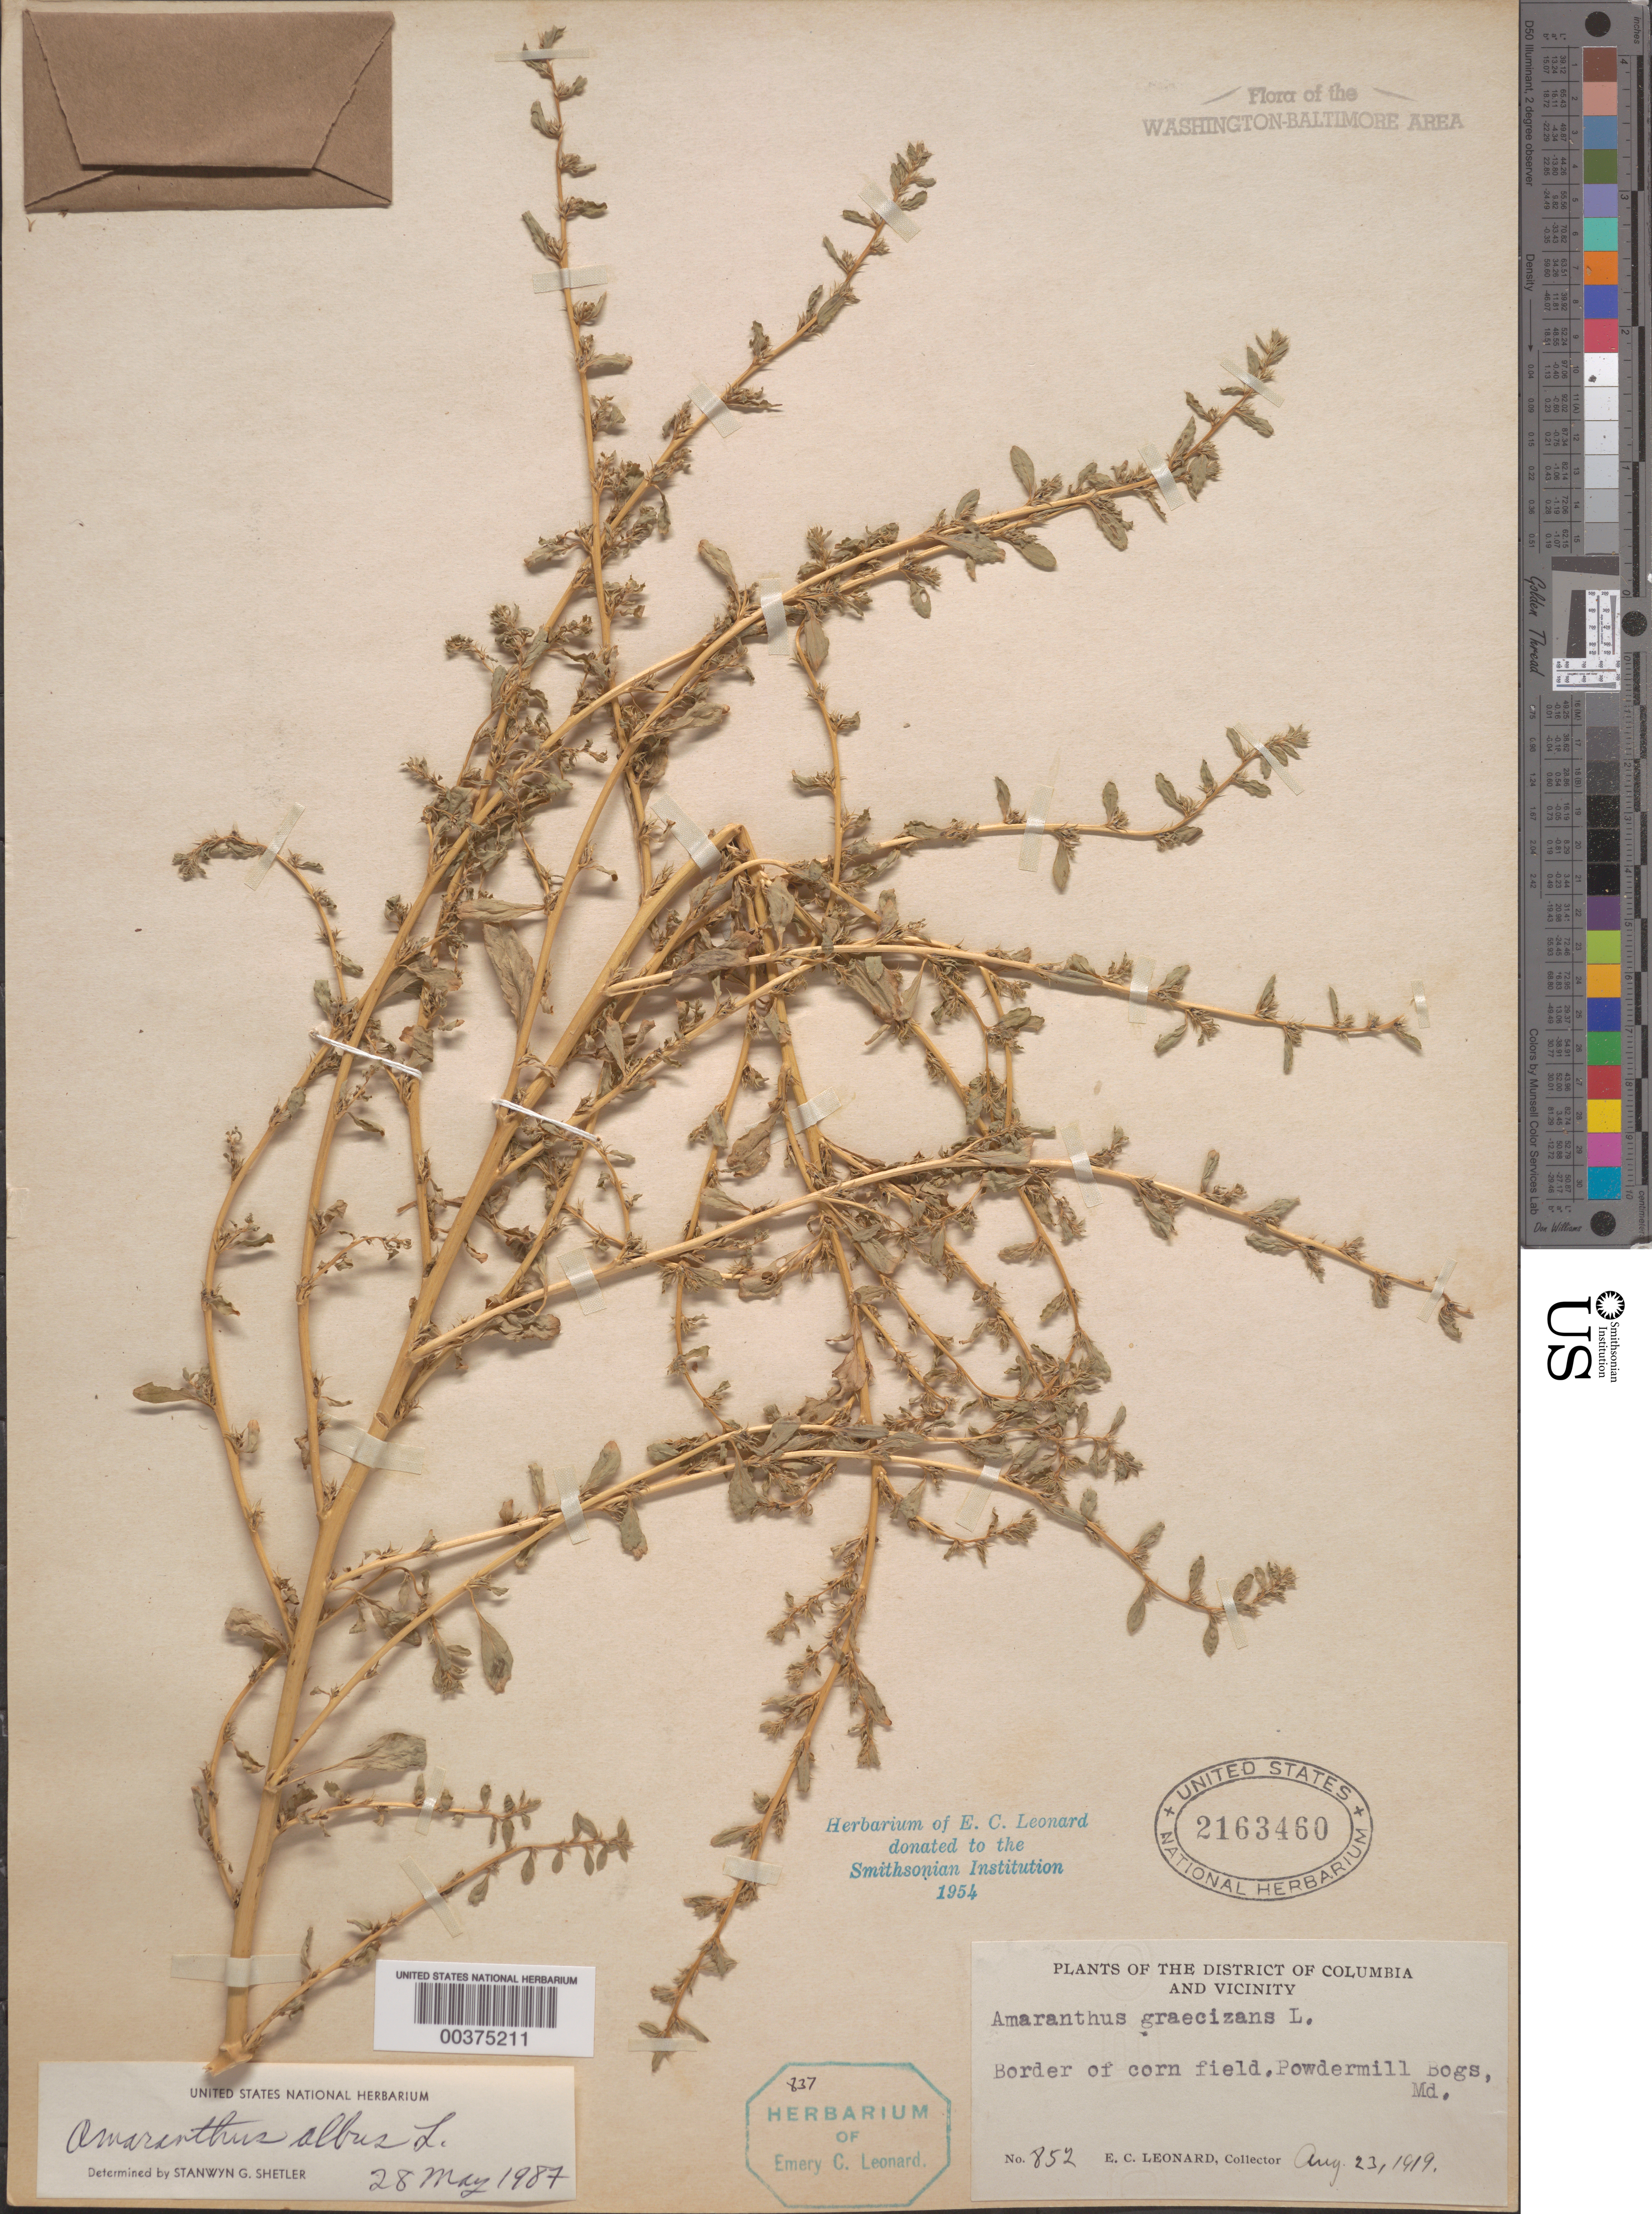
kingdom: Plantae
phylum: Tracheophyta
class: Magnoliopsida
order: Caryophyllales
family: Amaranthaceae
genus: Amaranthus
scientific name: Amaranthus albus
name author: L.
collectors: E. C. Leonard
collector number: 852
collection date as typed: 23 Aug 1919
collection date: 1919-08-23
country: United States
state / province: Maryland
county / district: Prince George's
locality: Powdermill Bogs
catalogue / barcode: US 2163460